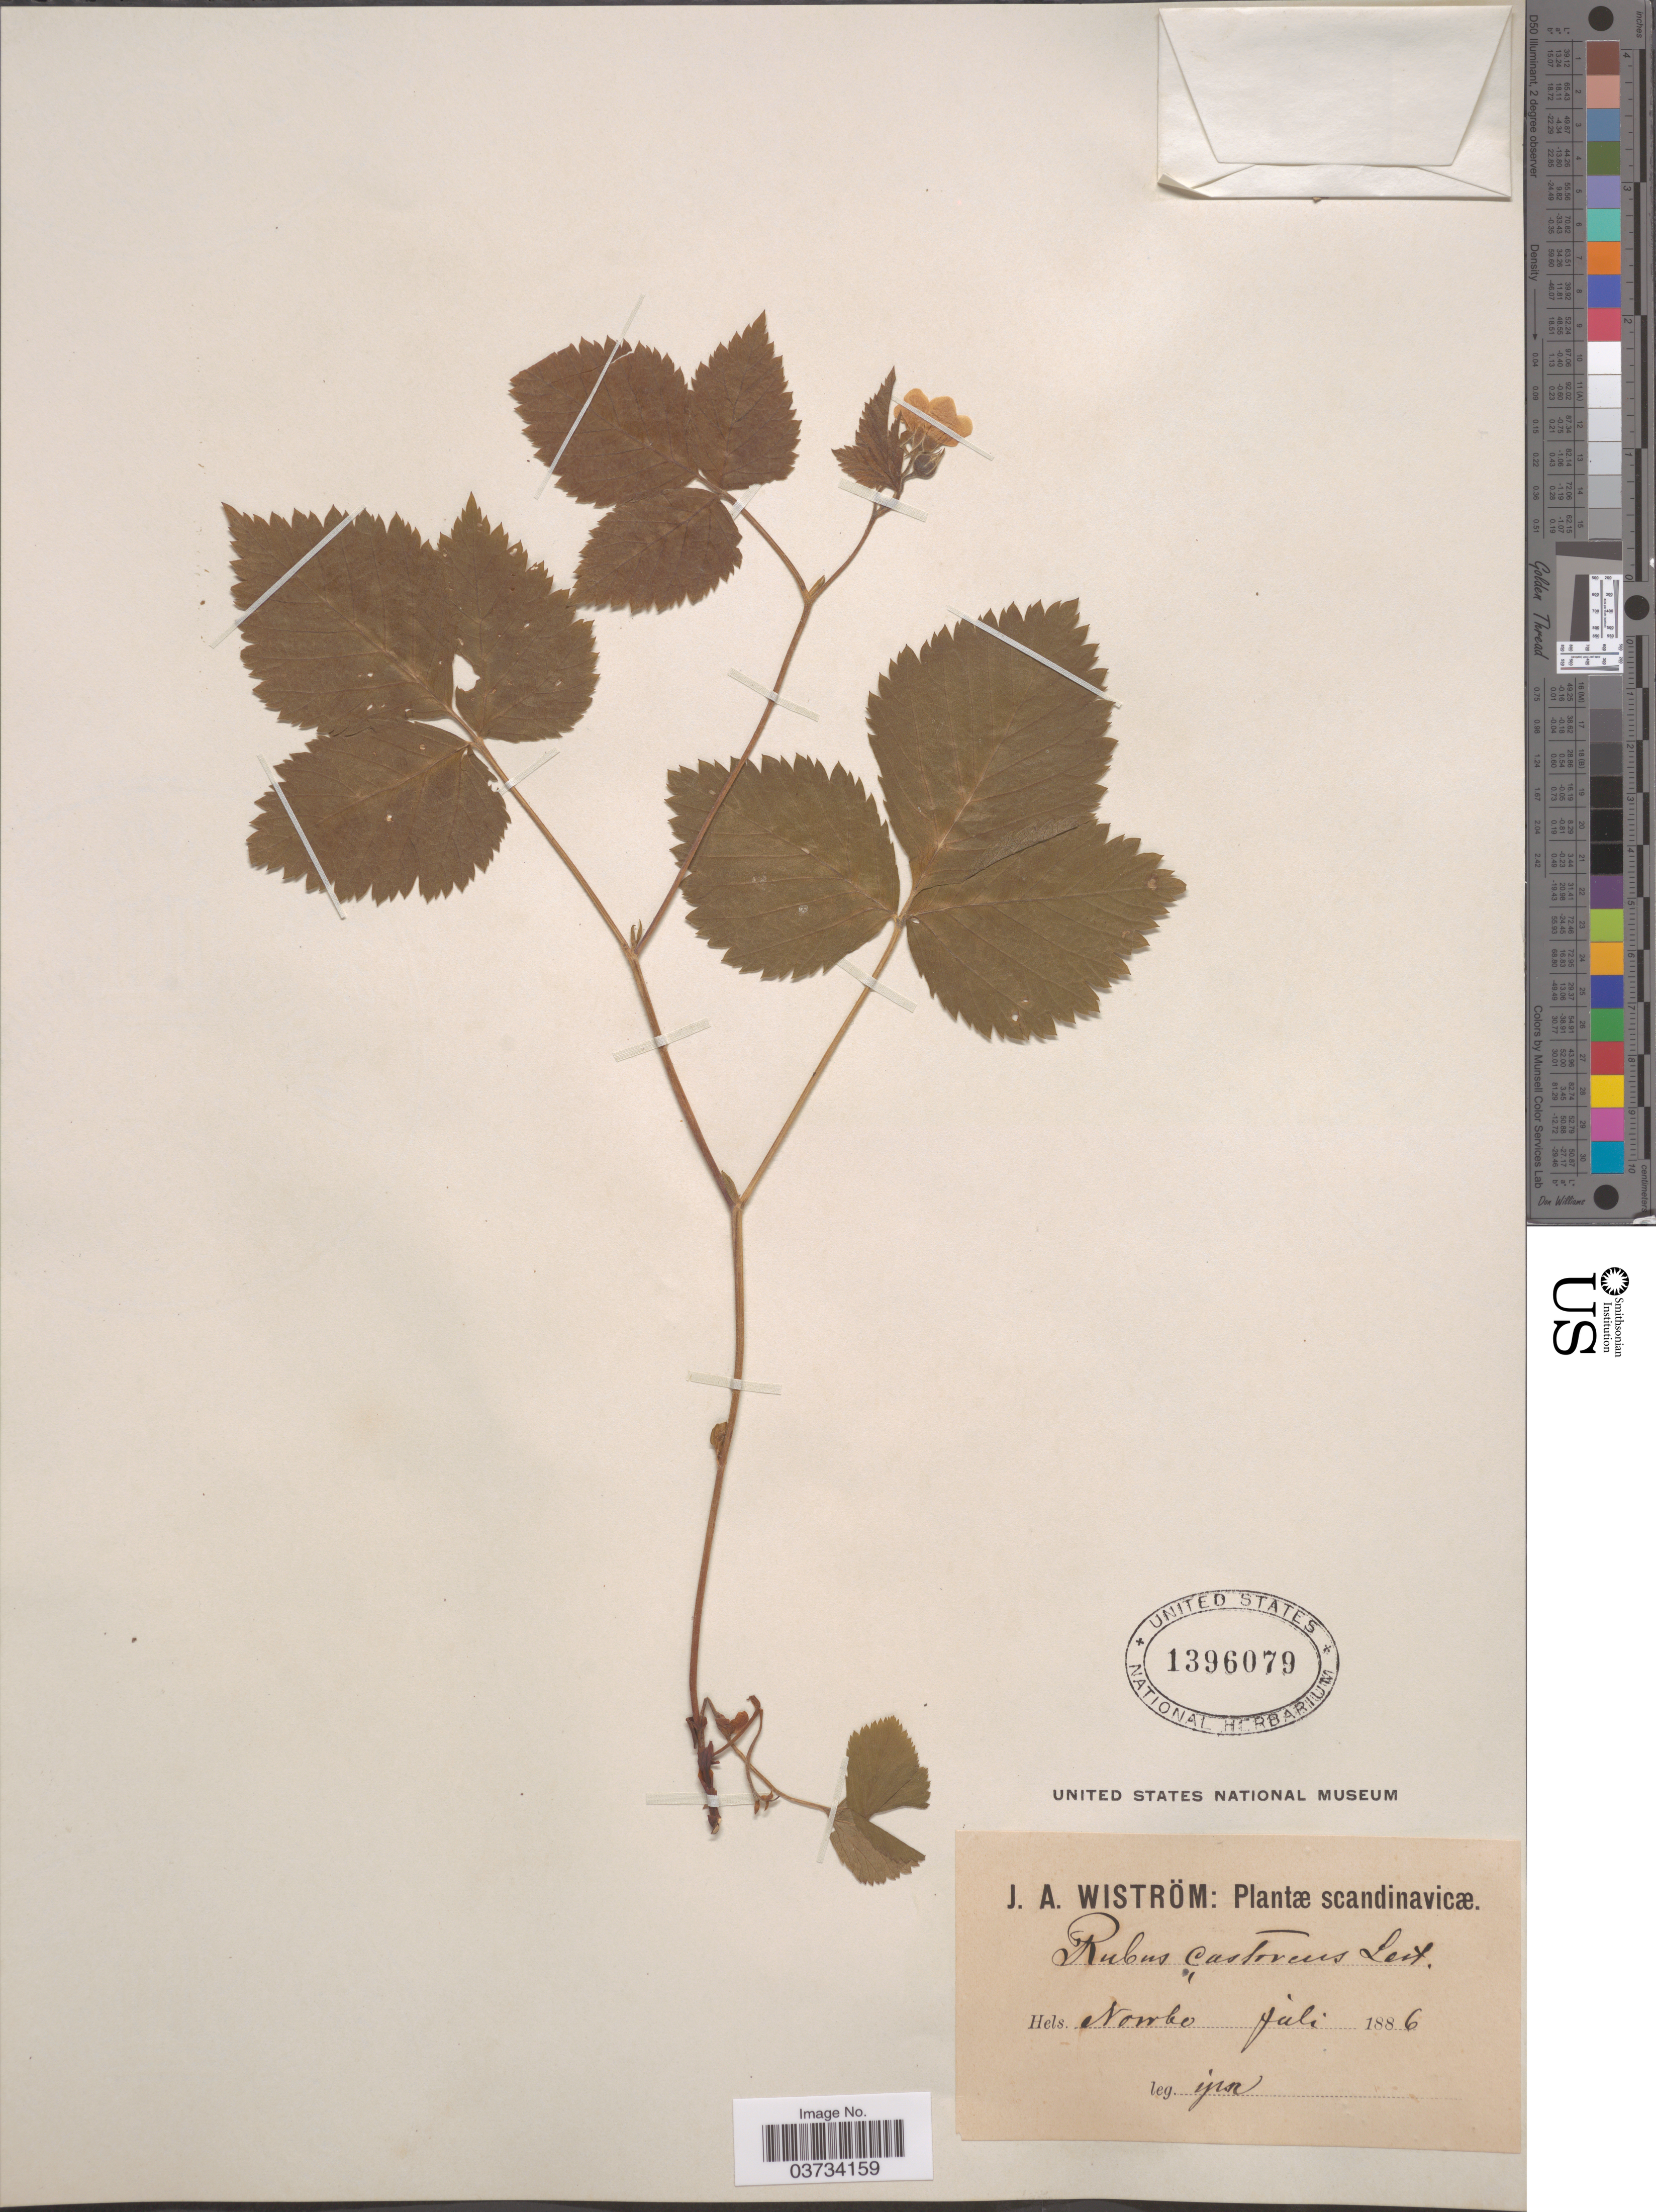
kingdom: Plantae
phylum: Tracheophyta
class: Magnoliopsida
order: Rosales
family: Rosaceae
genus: Rubus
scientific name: Rubus x castoreus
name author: (Laest.) Fr.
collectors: J. Wistrom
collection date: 1886-07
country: Sweden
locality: Scandinavicæ. Hels. Norrbo.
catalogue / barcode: US 1396079